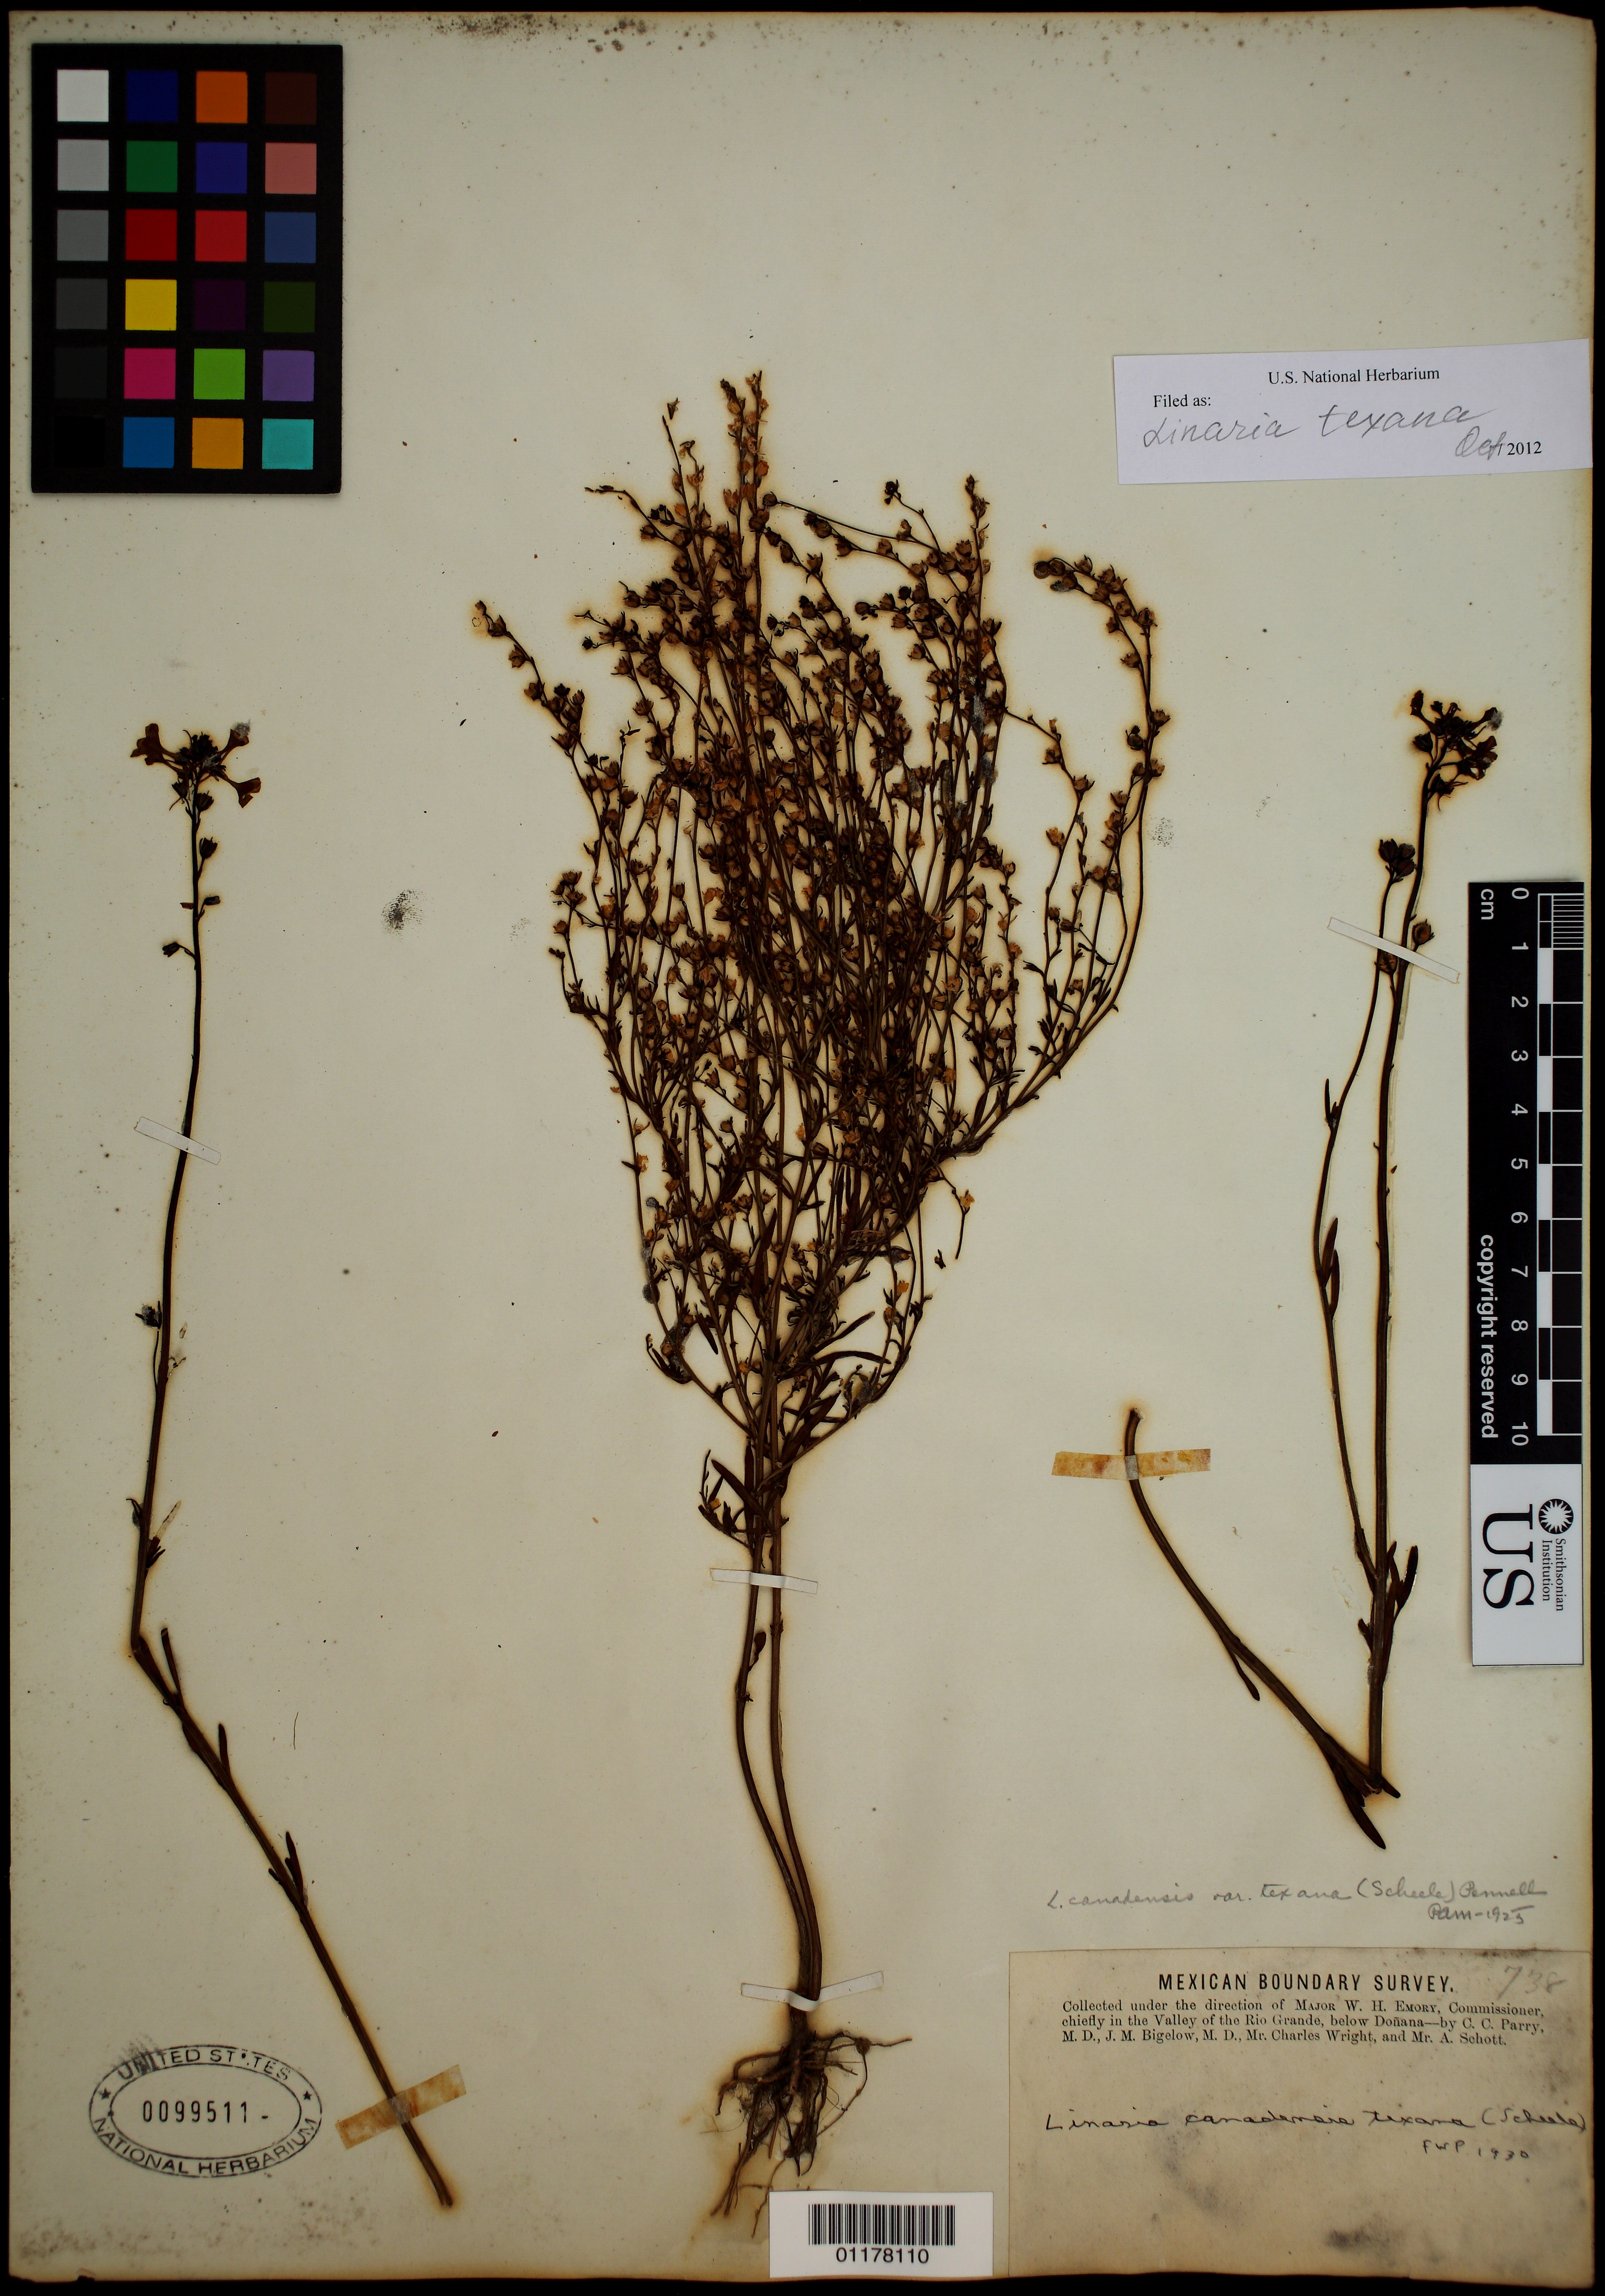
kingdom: Plantae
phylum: Tracheophyta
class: Magnoliopsida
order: Lamiales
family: Plantaginaceae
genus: Linaria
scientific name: Linaria texana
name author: Scheele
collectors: C. C. Parry, J. M. Bigelow, C. Wright & A. Schott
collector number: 738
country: United States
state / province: New Mexico / Texas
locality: in the Valley of the Rio Grande, below Donana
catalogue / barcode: US 99511